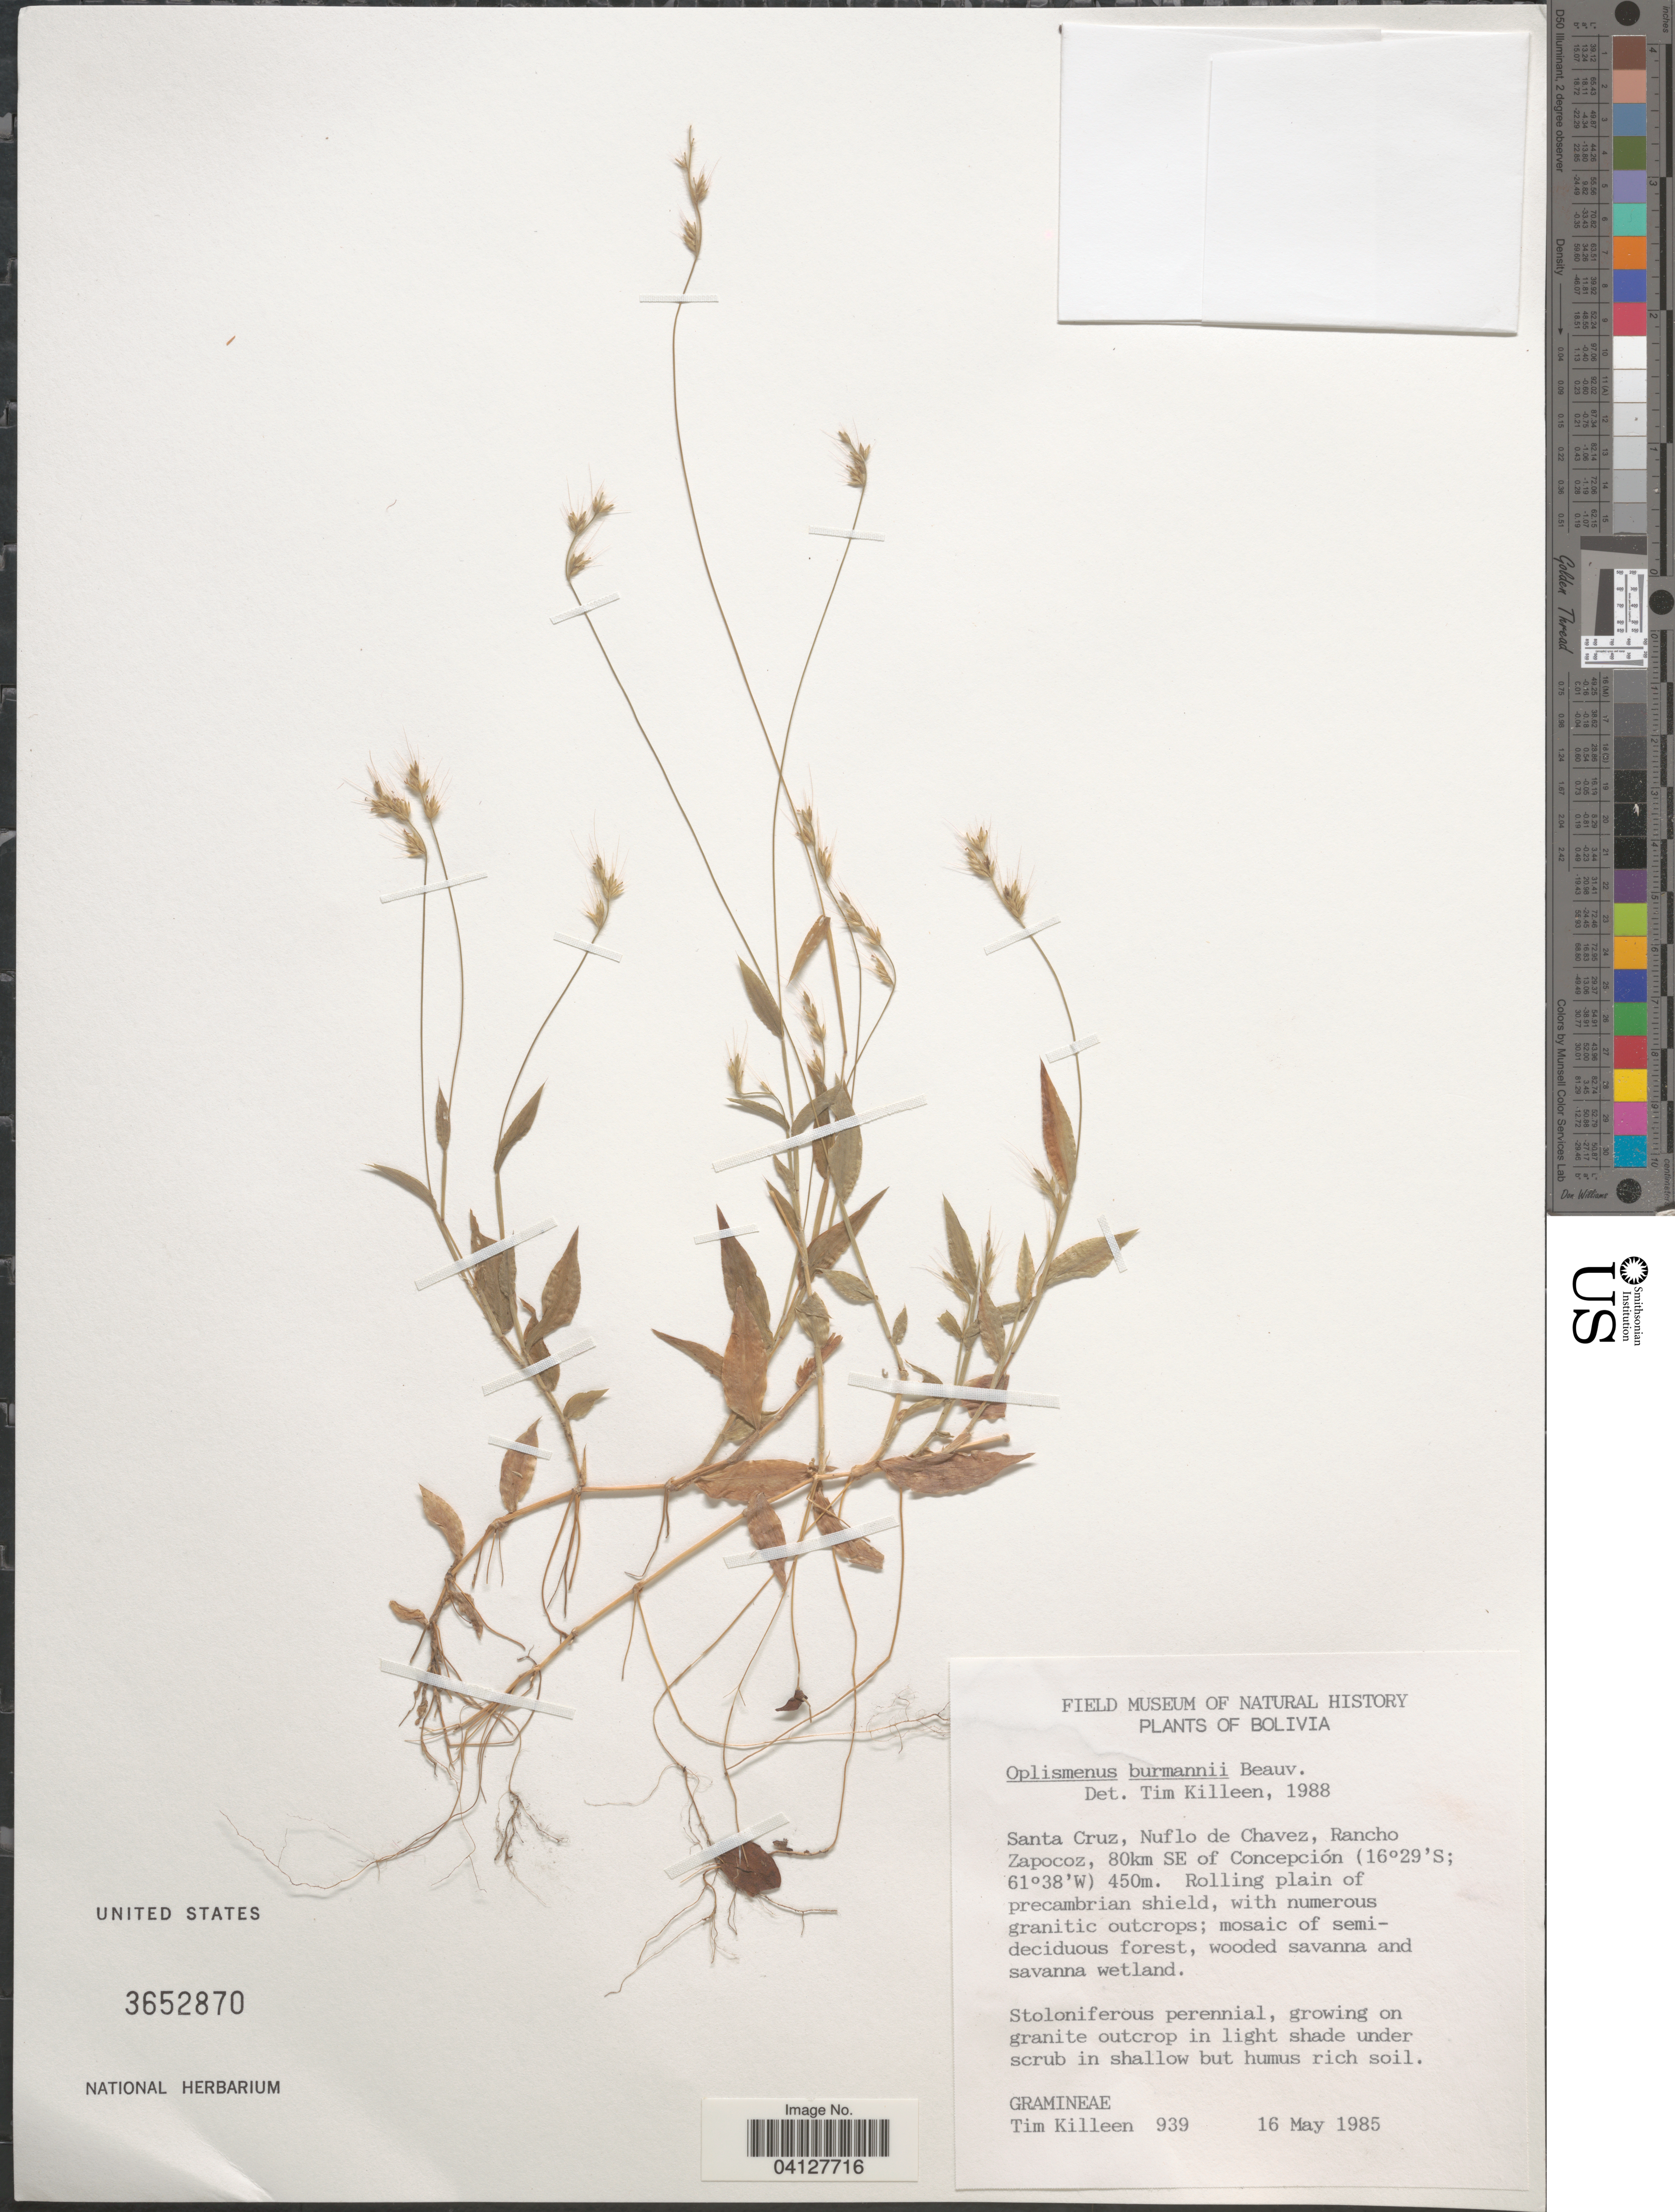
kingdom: Plantae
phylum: Tracheophyta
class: Liliopsida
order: Poales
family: Poaceae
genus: Oplismenus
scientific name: Oplismenus burmannii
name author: (Retz.) P. Beauv.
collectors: T. J. Killeen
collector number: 939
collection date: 1985-05-16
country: Bolivia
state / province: Santa Cruz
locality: Nuflo de Chavez, Rancho Zapocoz, 80km SE of Concepción.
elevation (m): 450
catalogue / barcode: US 3652870